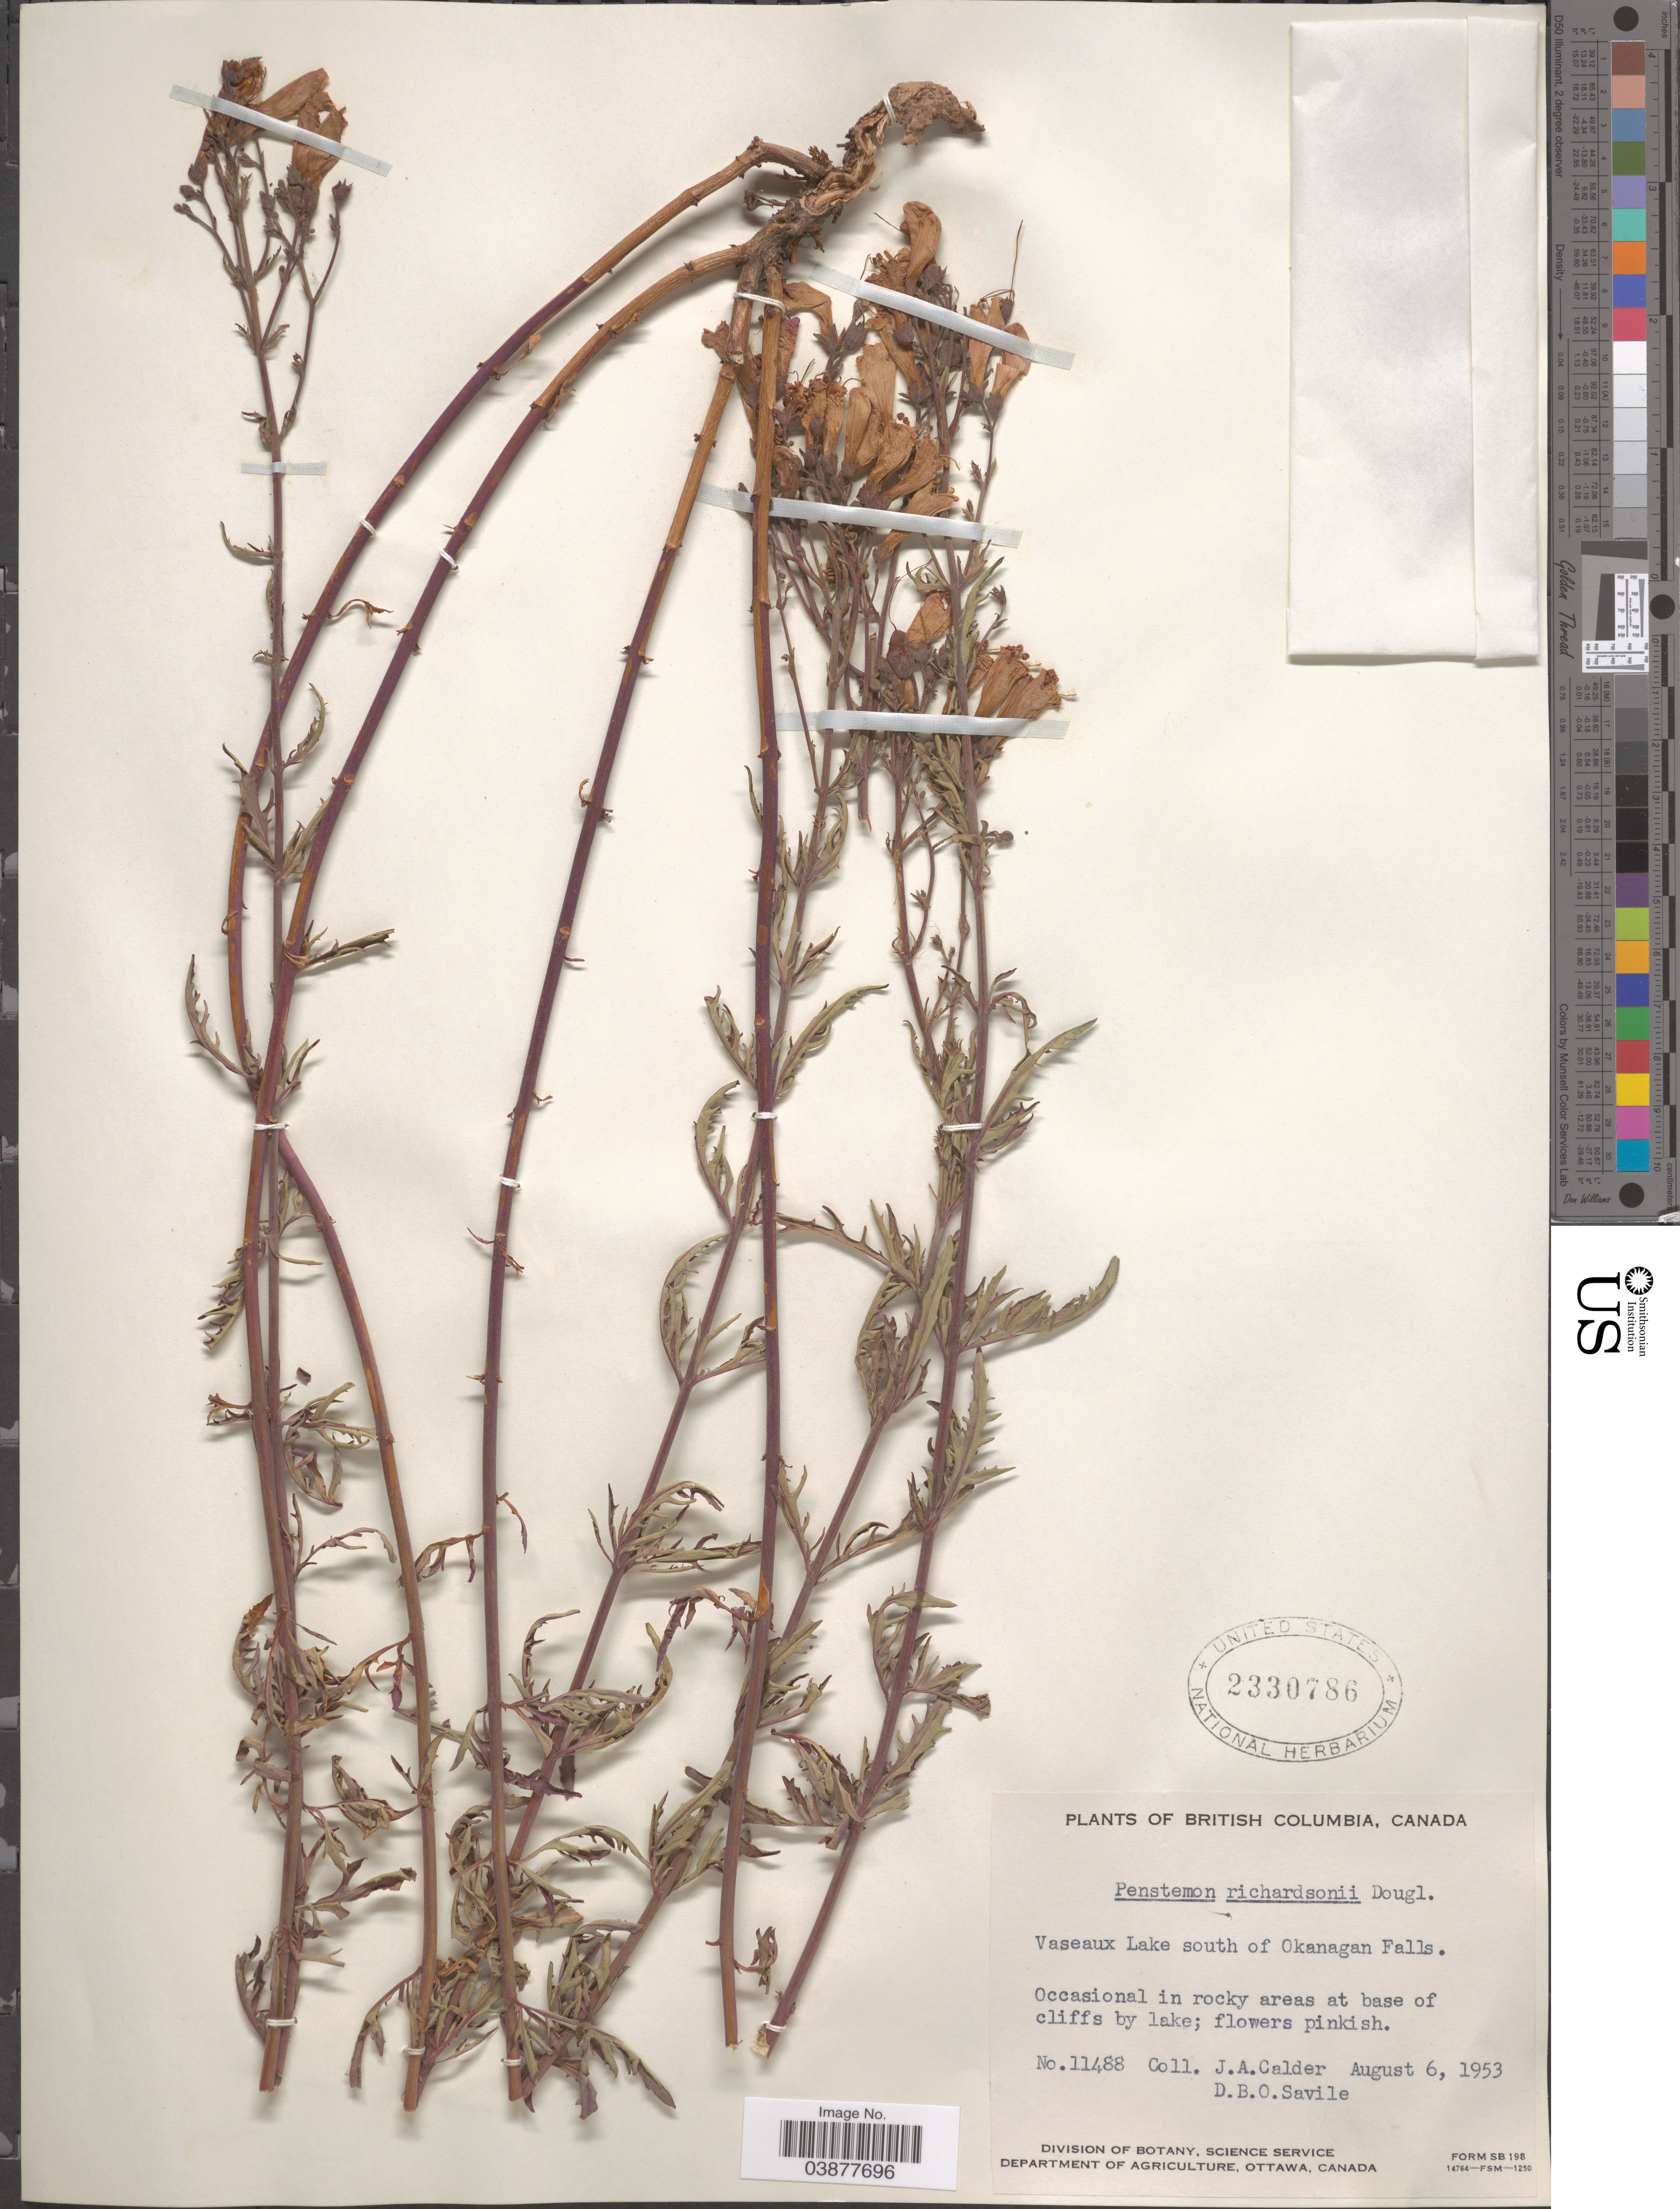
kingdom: Plantae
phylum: Tracheophyta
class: Magnoliopsida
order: Lamiales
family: Plantaginaceae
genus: Penstemon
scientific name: Penstemon richardsonii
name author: Douglas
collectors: J. A. Calder & D. Savile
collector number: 11488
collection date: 1953-08-06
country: Canada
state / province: British Columbia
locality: Vaseaux Lake south of Okanagan Falls. In rocky areas at base of cliffs by lake.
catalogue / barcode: US 2330786